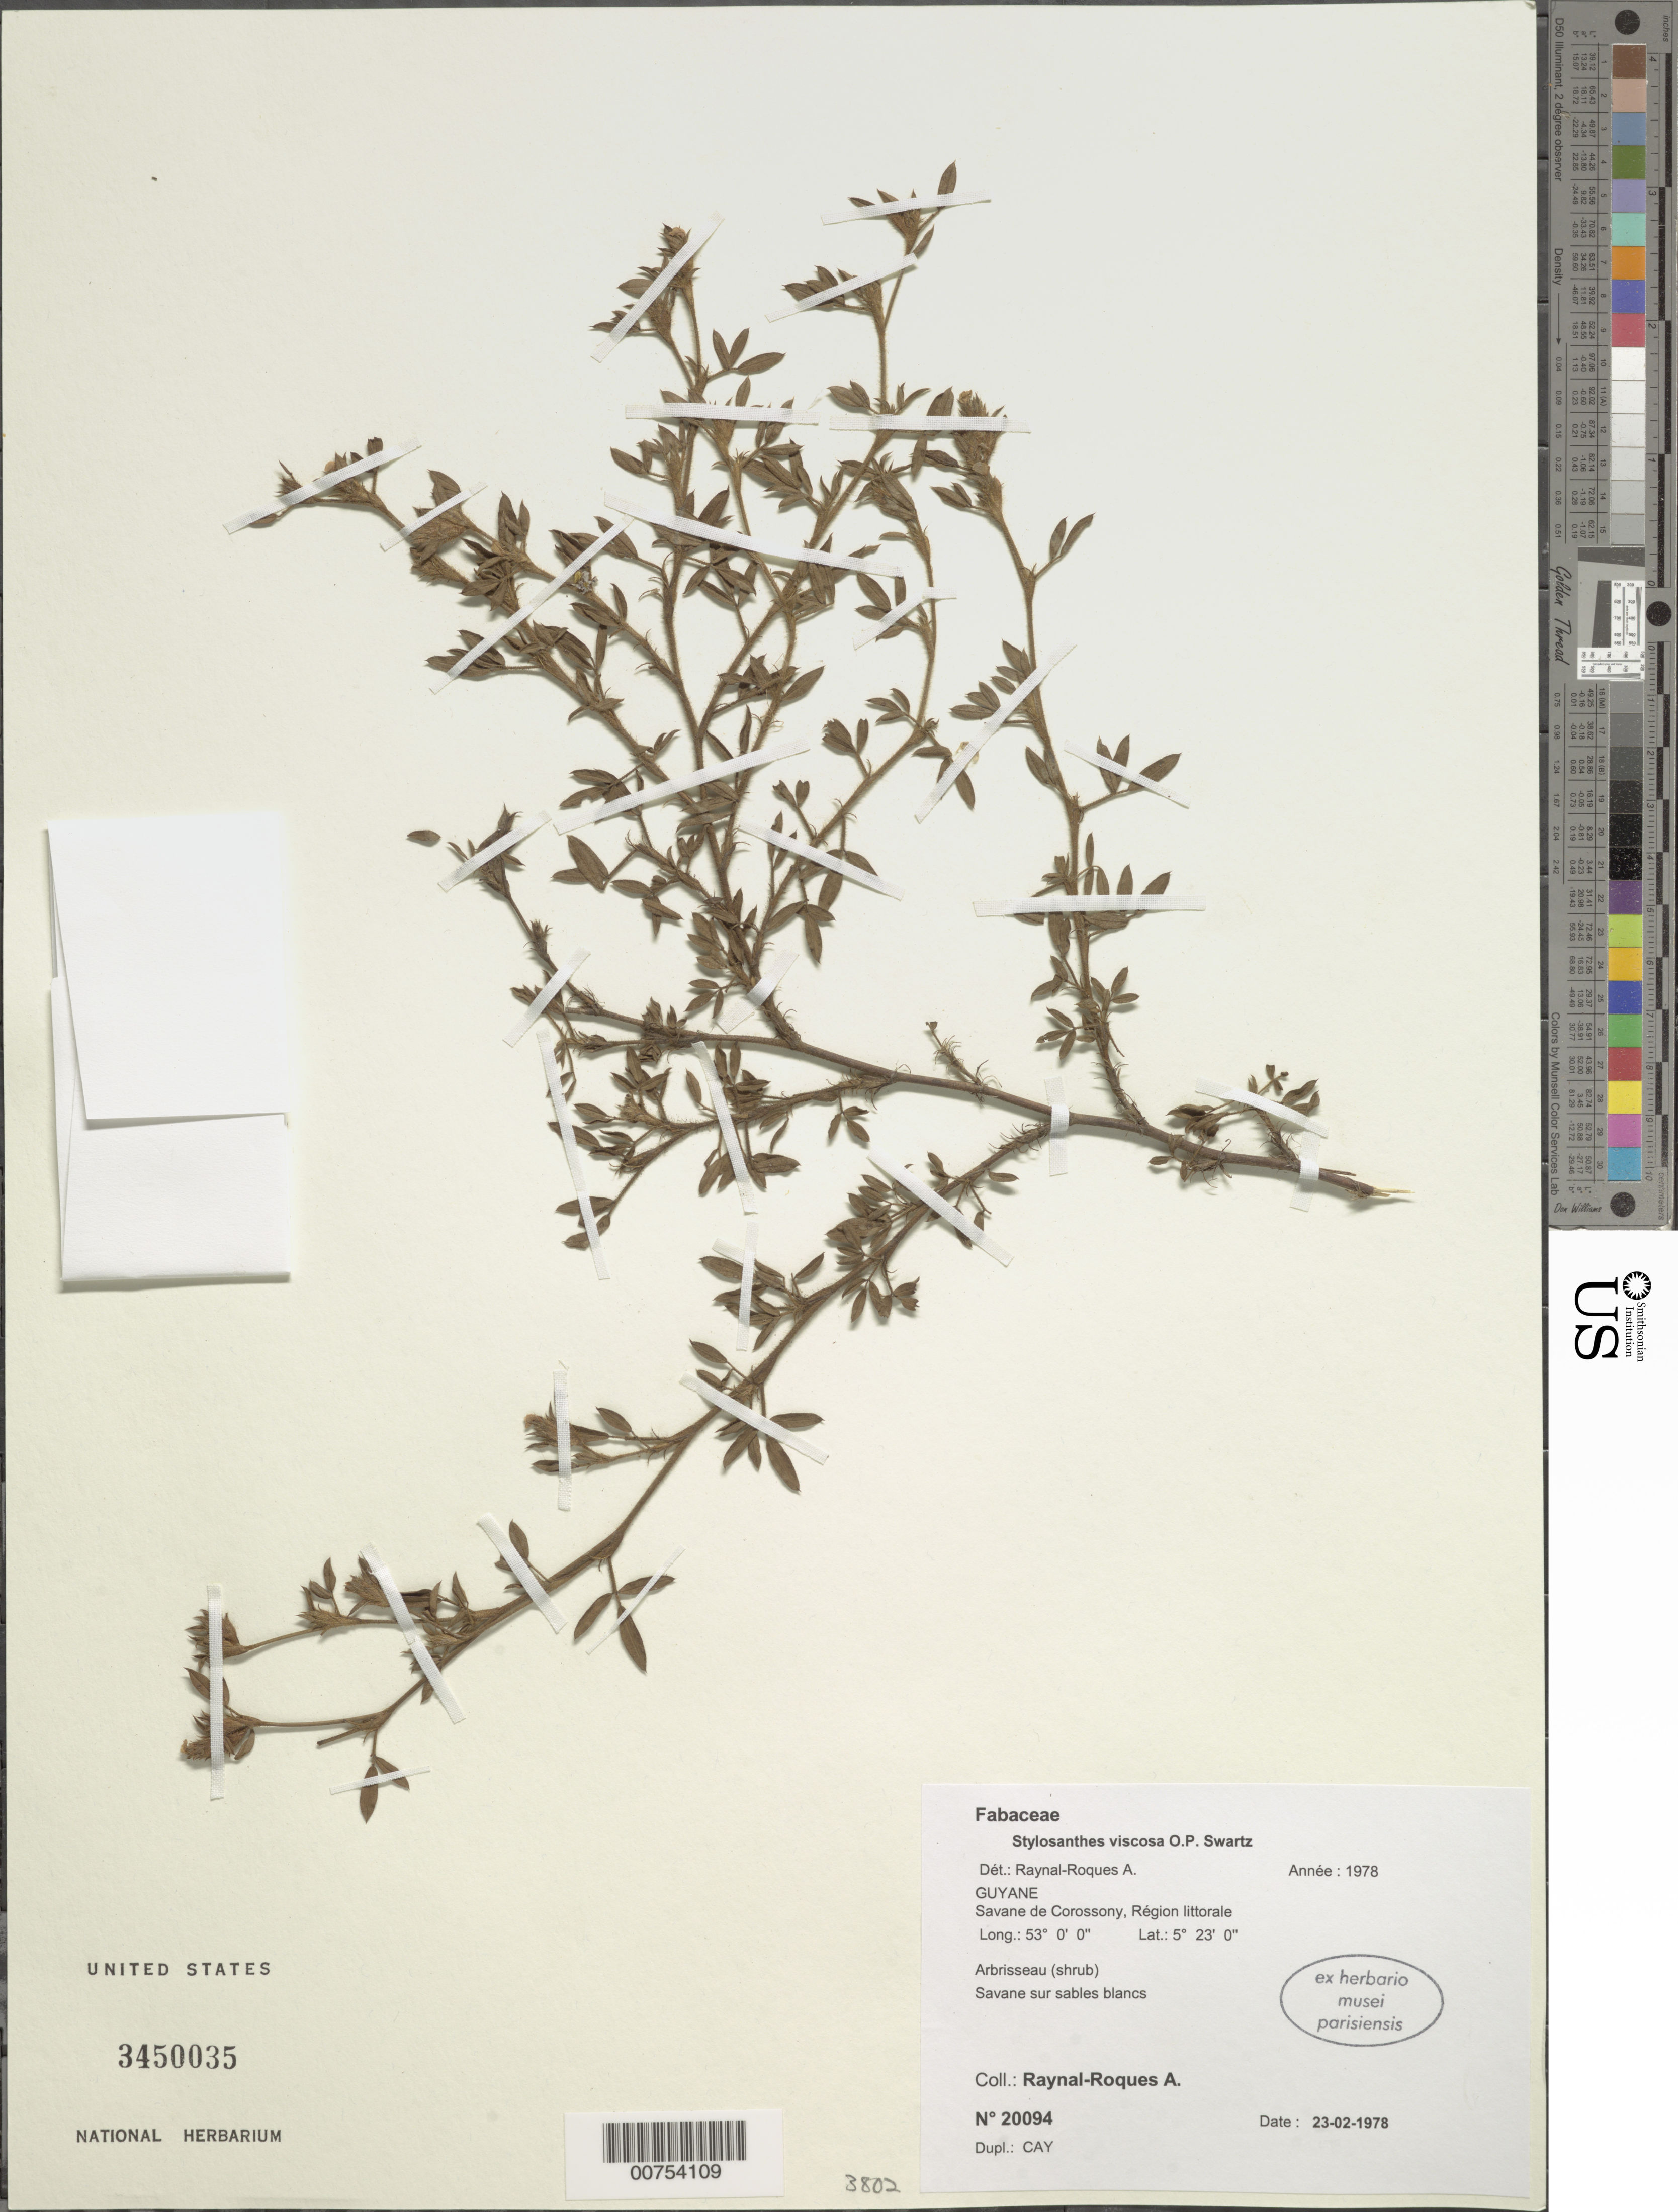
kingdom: Plantae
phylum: Tracheophyta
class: Magnoliopsida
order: Fabales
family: Fabaceae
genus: Stylosanthes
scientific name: Stylosanthes viscosa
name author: Sw.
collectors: A. M. Raynal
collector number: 20094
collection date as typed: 23-Feb-78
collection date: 1978-02-23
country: French Guiana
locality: Savane de Corossony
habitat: Savanna, on white sand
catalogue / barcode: US 3450035